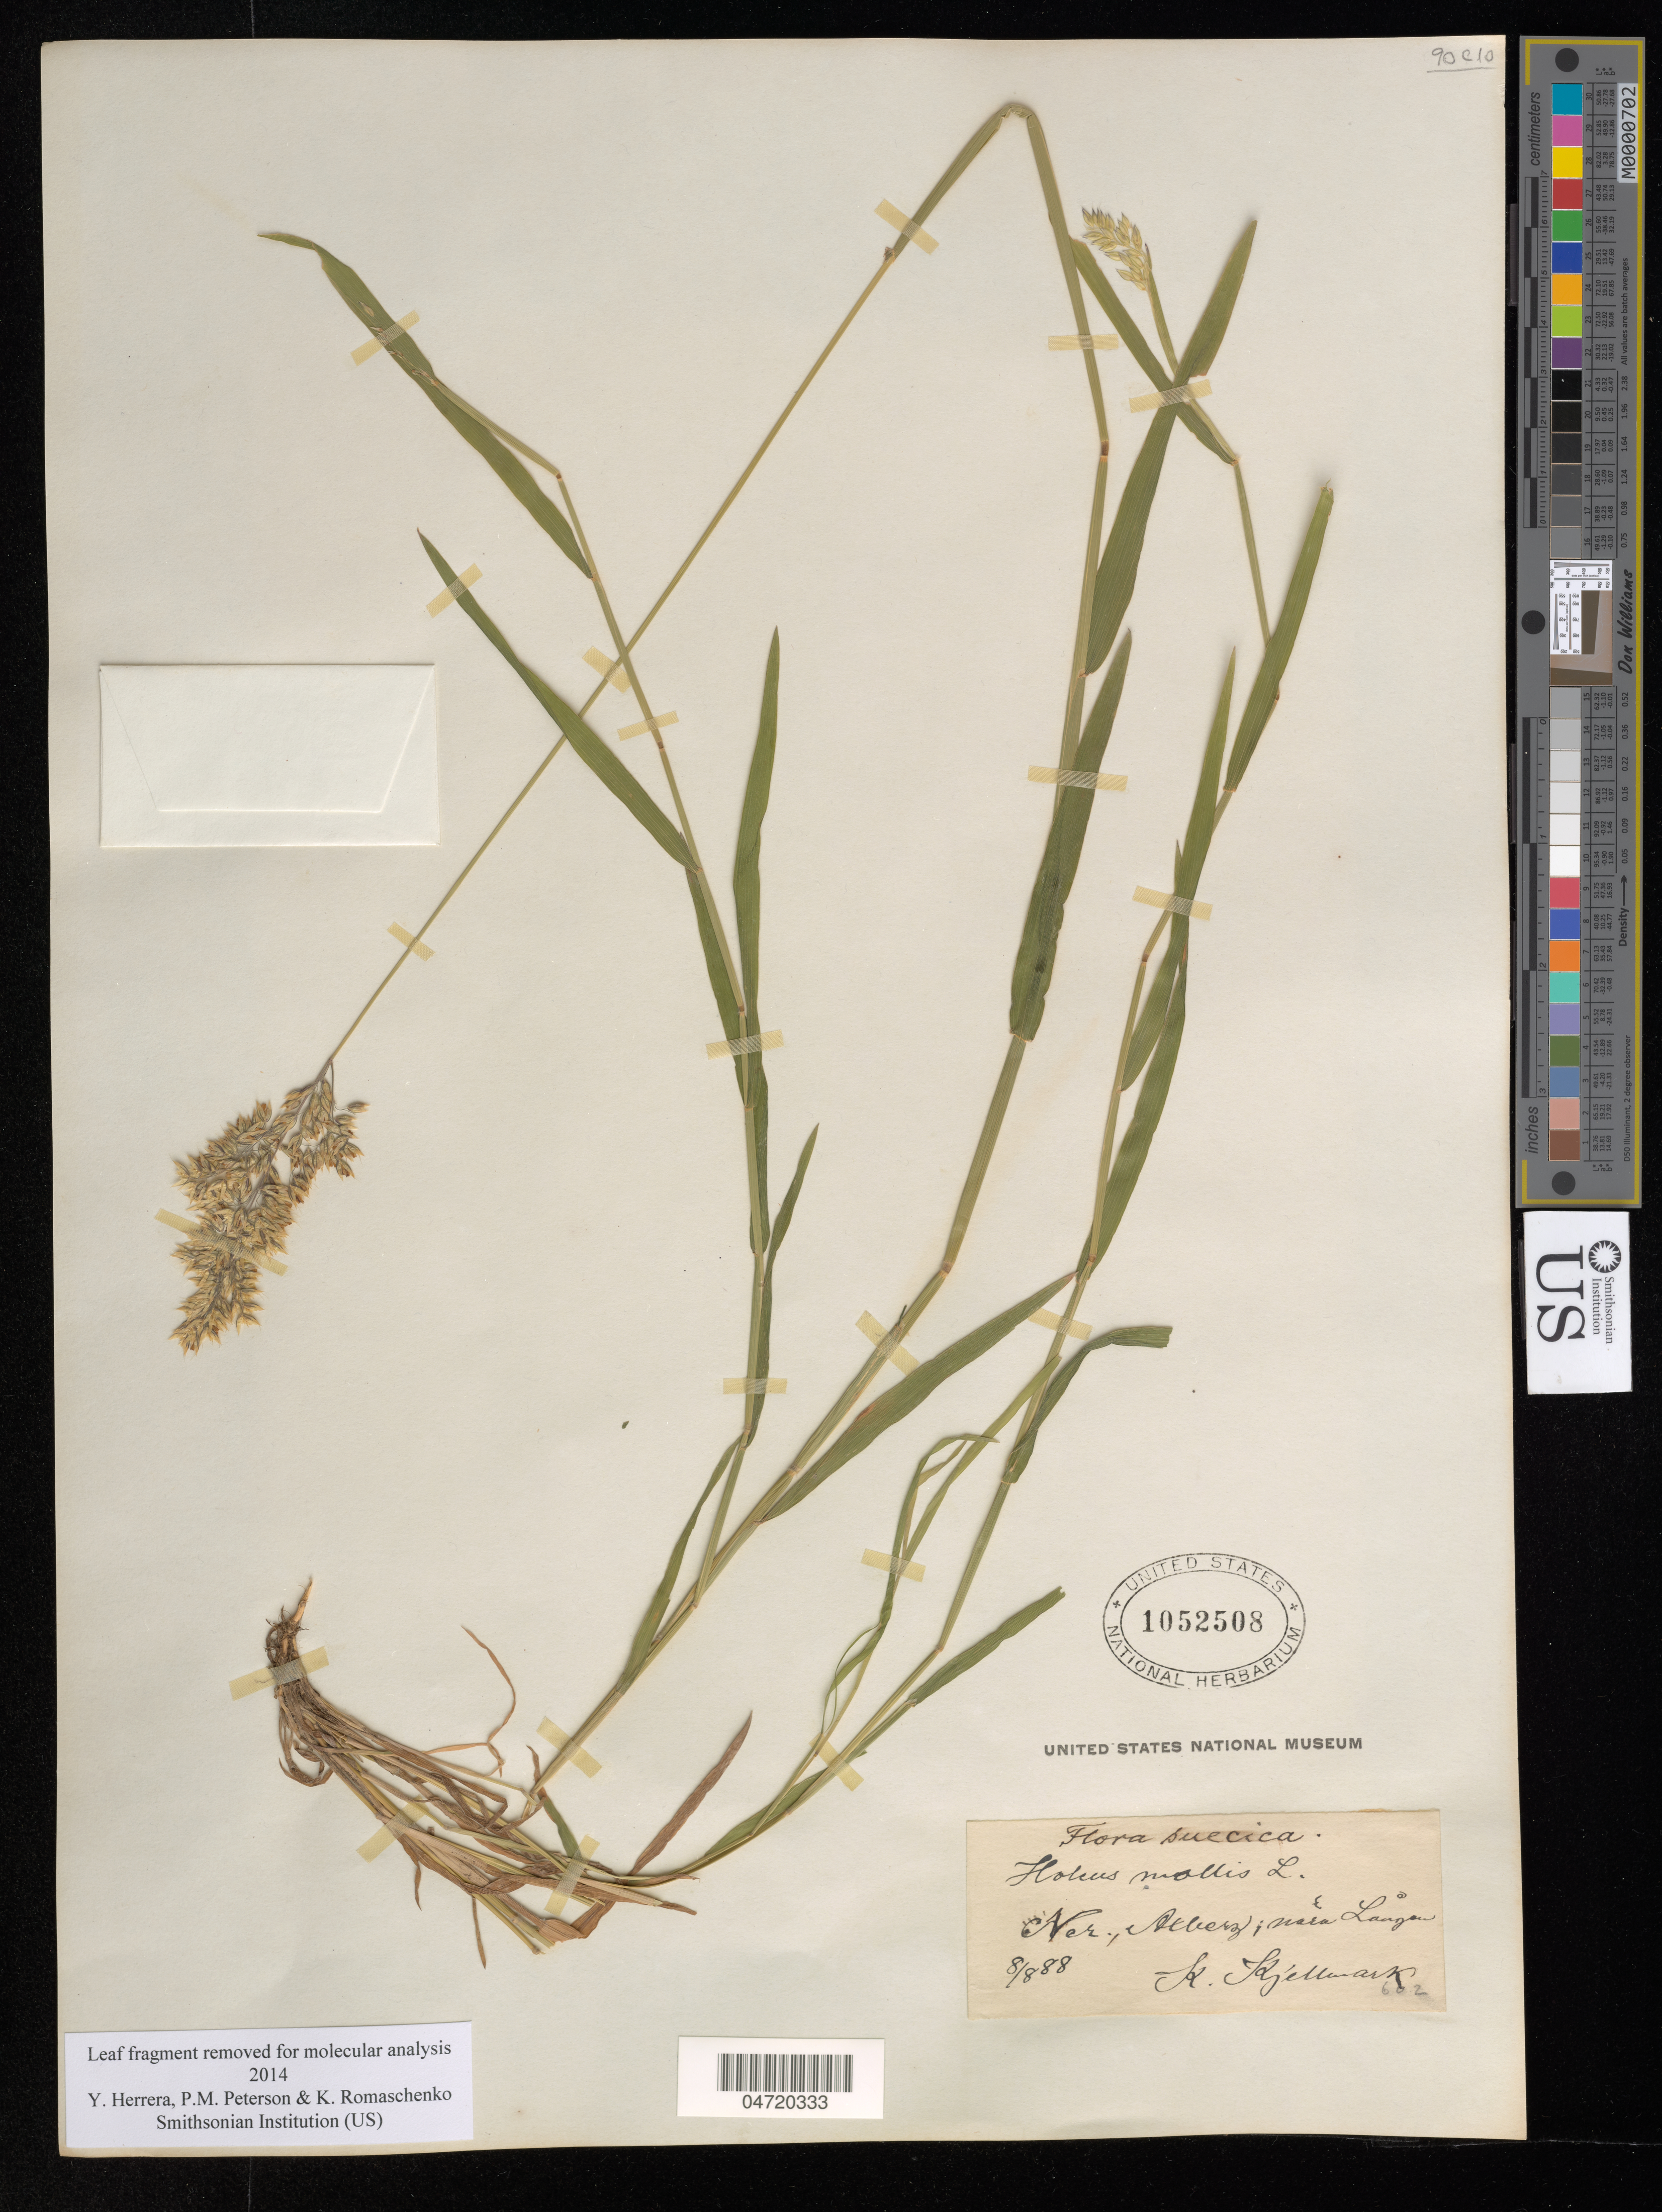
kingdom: Plantae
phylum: Tracheophyta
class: Liliopsida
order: Poales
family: Poaceae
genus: Holcus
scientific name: Holcus mollis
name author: L.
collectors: K. Kjellmark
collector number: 602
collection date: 1888-08-08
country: Sweden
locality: Ner., Alberz, nara Langen*.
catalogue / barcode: US 1052508